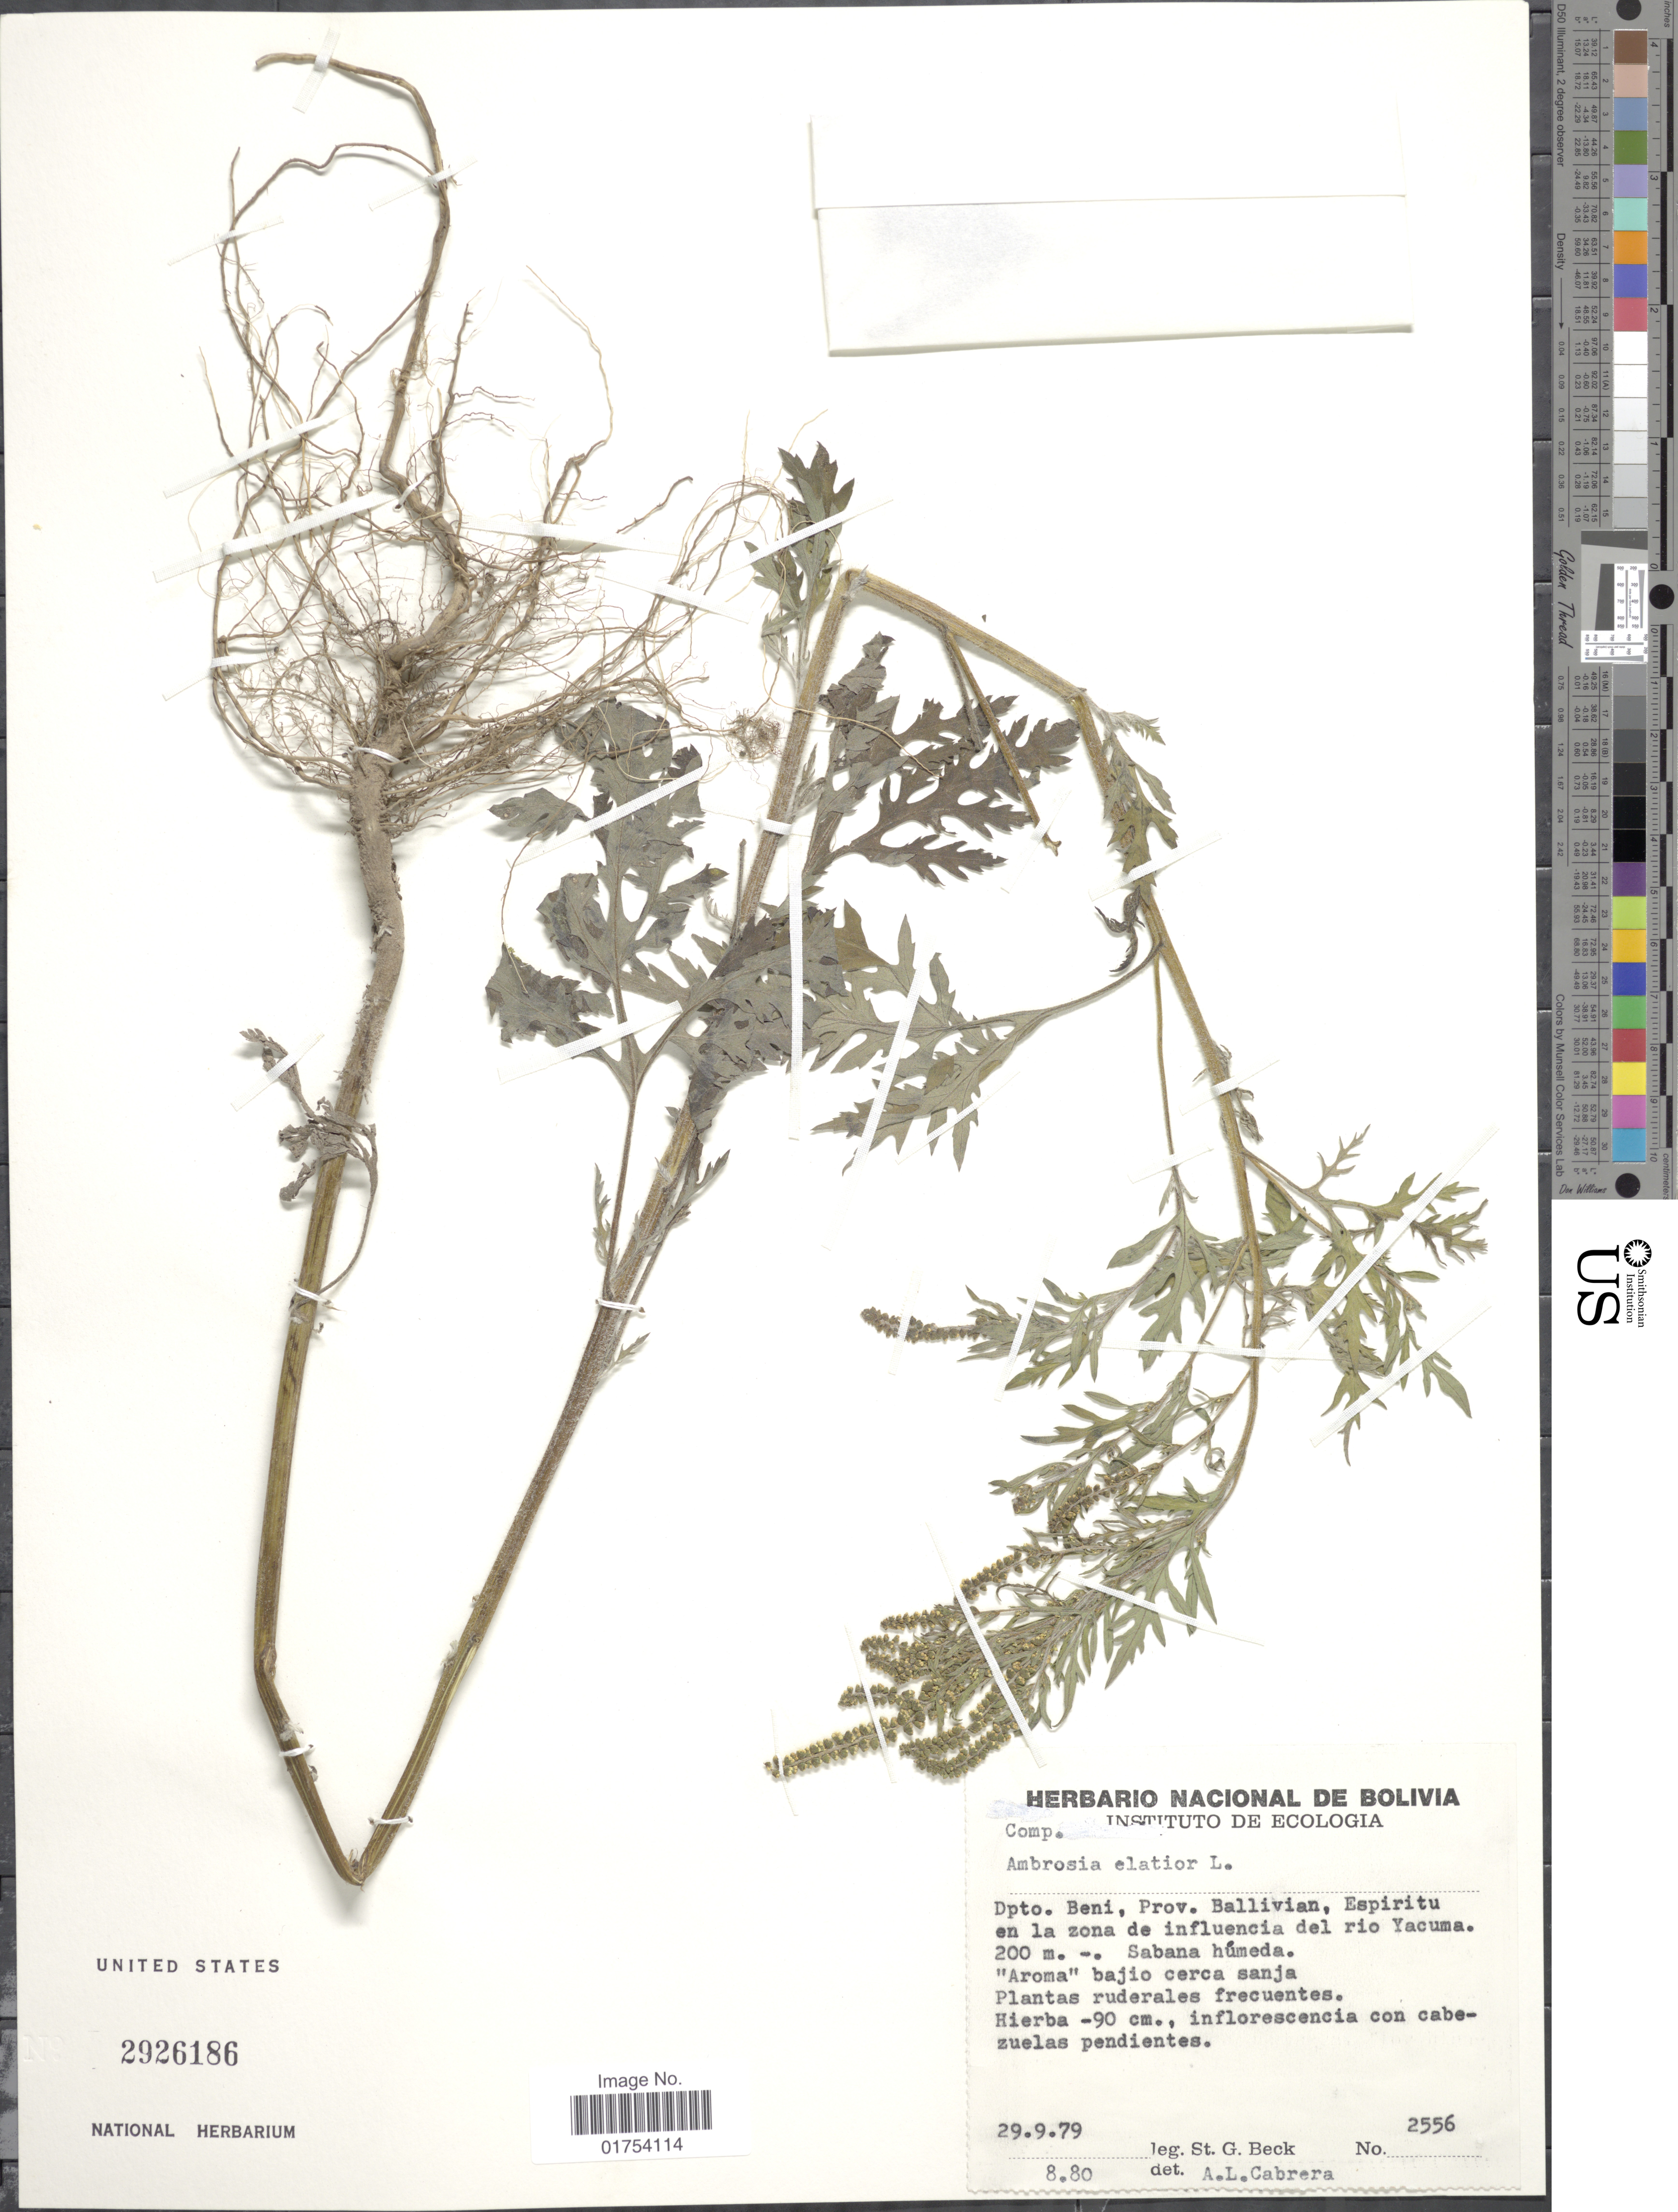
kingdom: Plantae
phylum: Tracheophyta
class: Magnoliopsida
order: Asterales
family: Asteraceae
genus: Ambrosia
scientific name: Ambrosia peruviana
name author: Willd.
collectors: S. G. Beck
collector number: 2556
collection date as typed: Transcribed d/m/y: 29/9/79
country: Bolivia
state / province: Beni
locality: Prov. Ballivian, Espiritu en la zona de influencia del rio Yacuma.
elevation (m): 200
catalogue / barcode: US 2926186